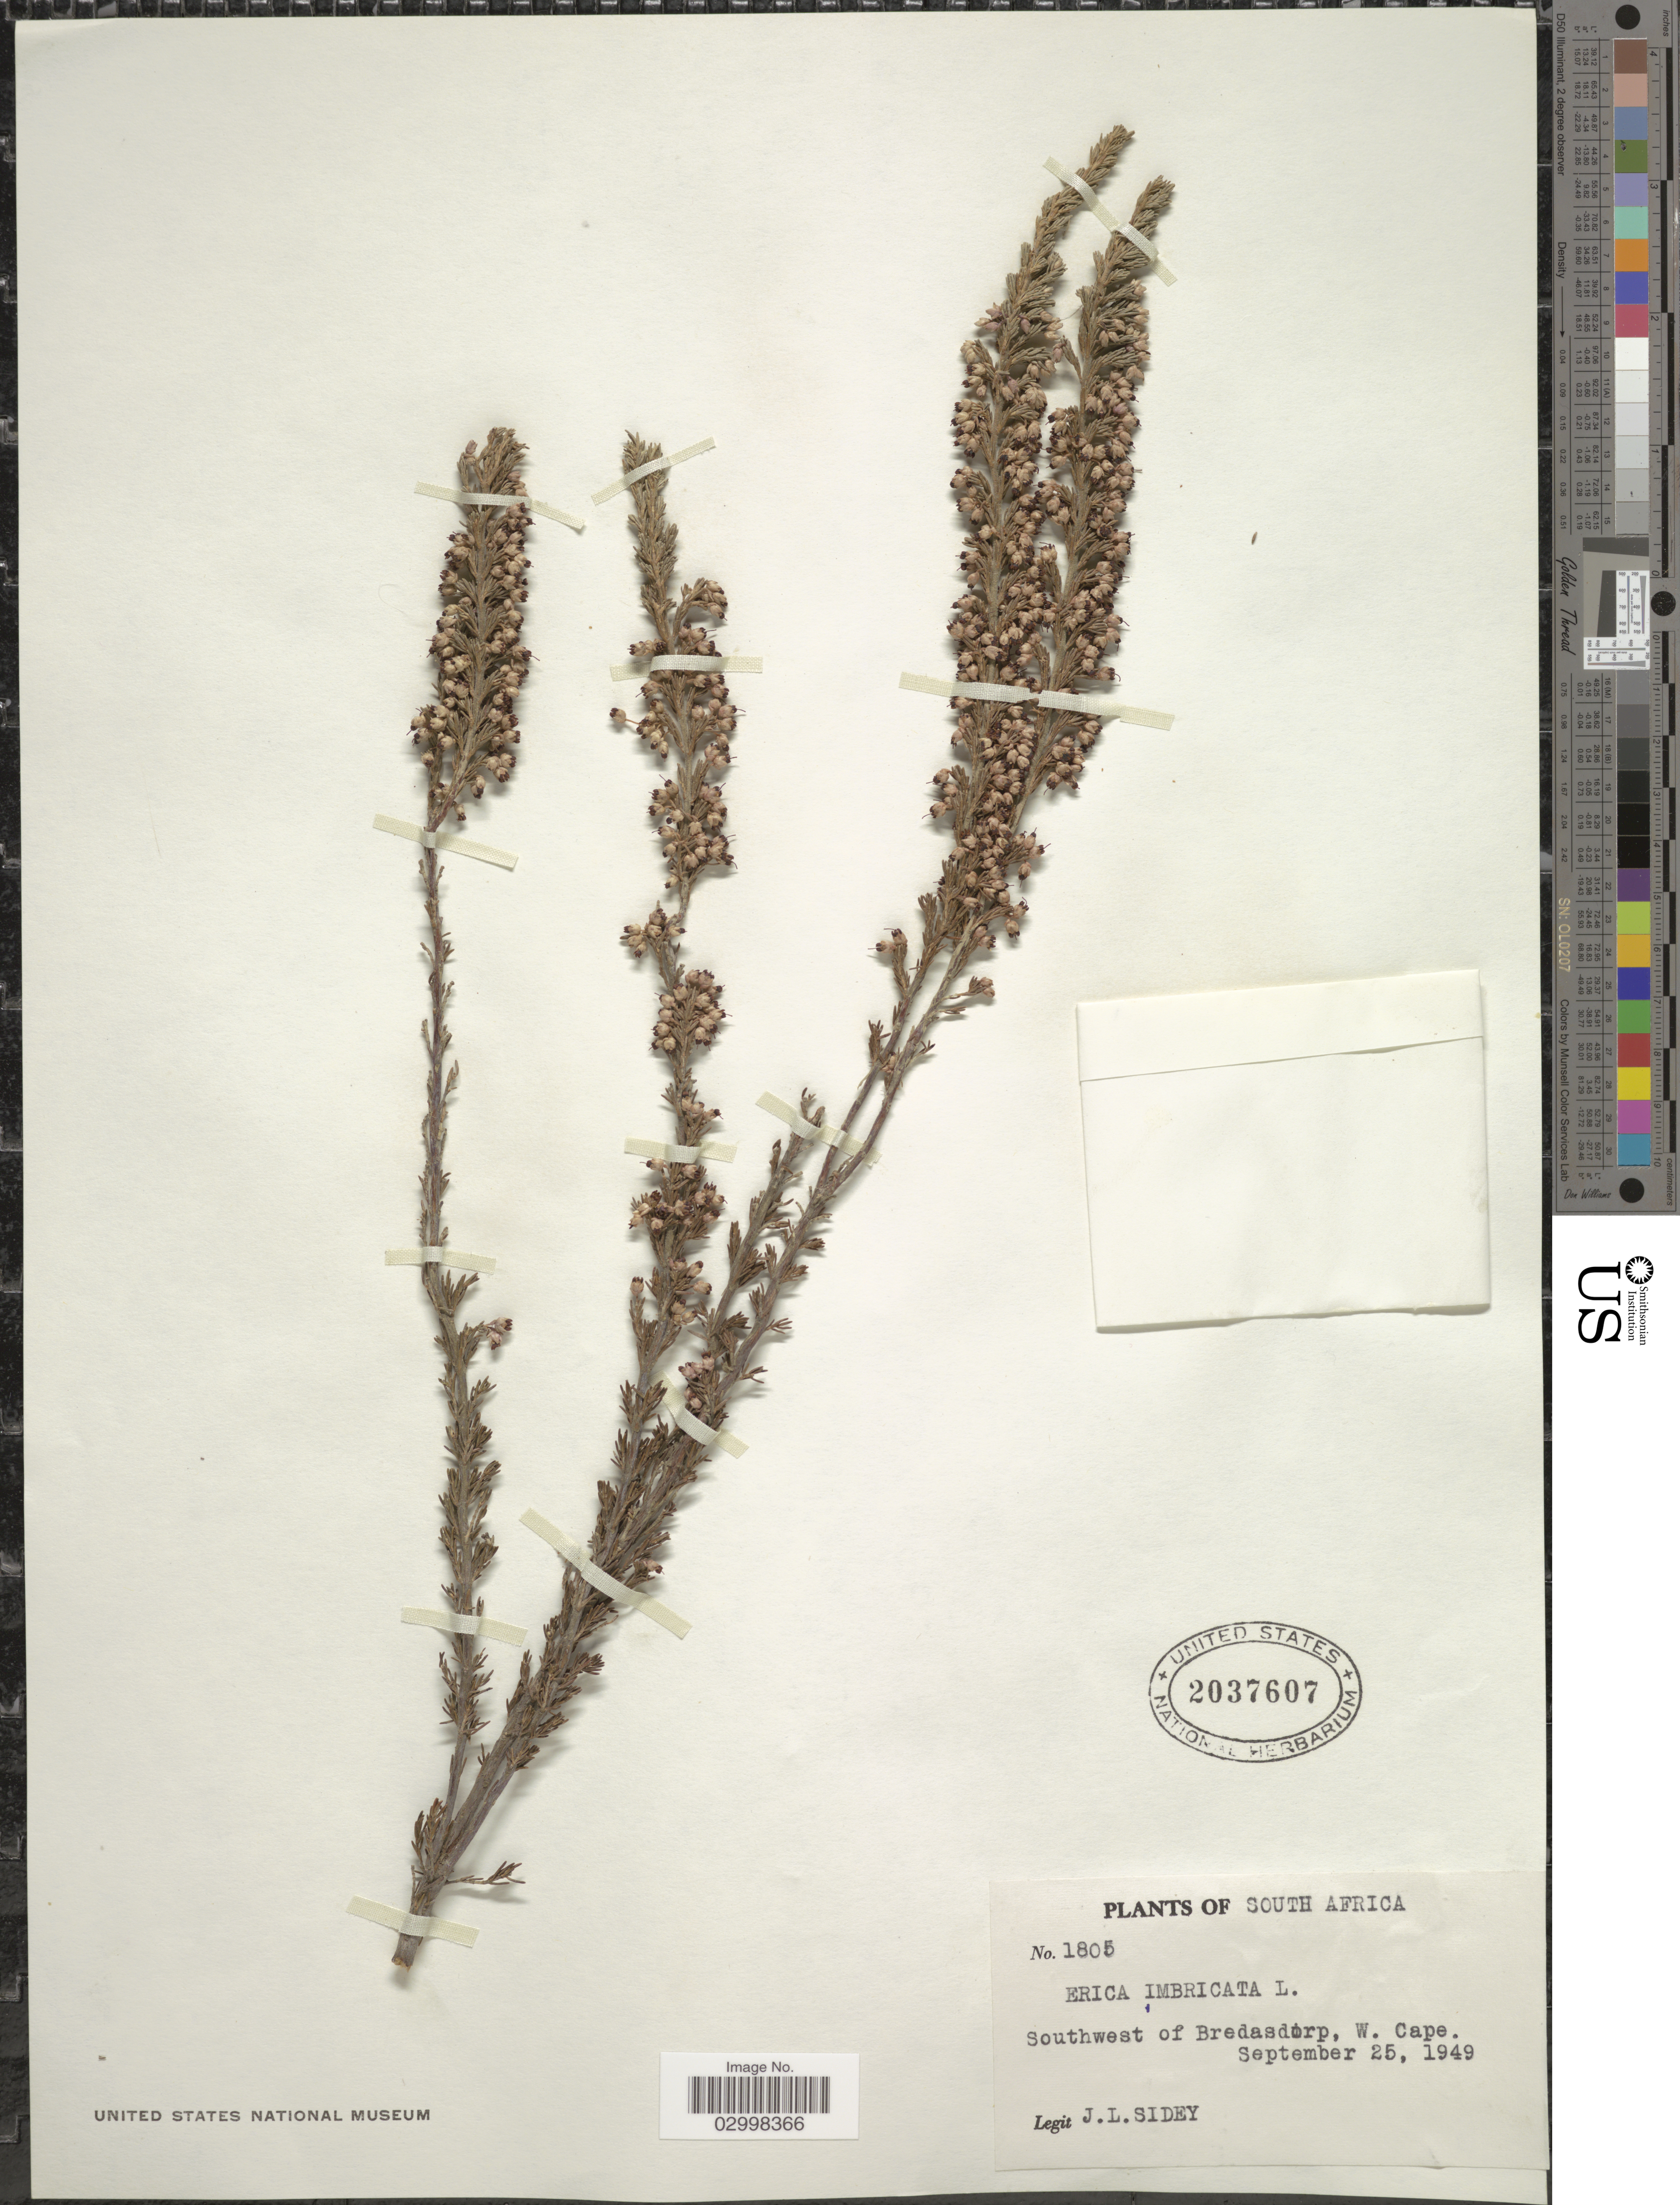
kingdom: Plantae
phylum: Tracheophyta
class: Magnoliopsida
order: Ericales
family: Ericaceae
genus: Erica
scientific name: Erica imbricata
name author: L.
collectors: J. L. Sidey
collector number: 1805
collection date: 1949-09-25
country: South Africa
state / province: Western Cape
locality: Southwest of Bredasdorp, W. Cape.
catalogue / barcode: US 2037607